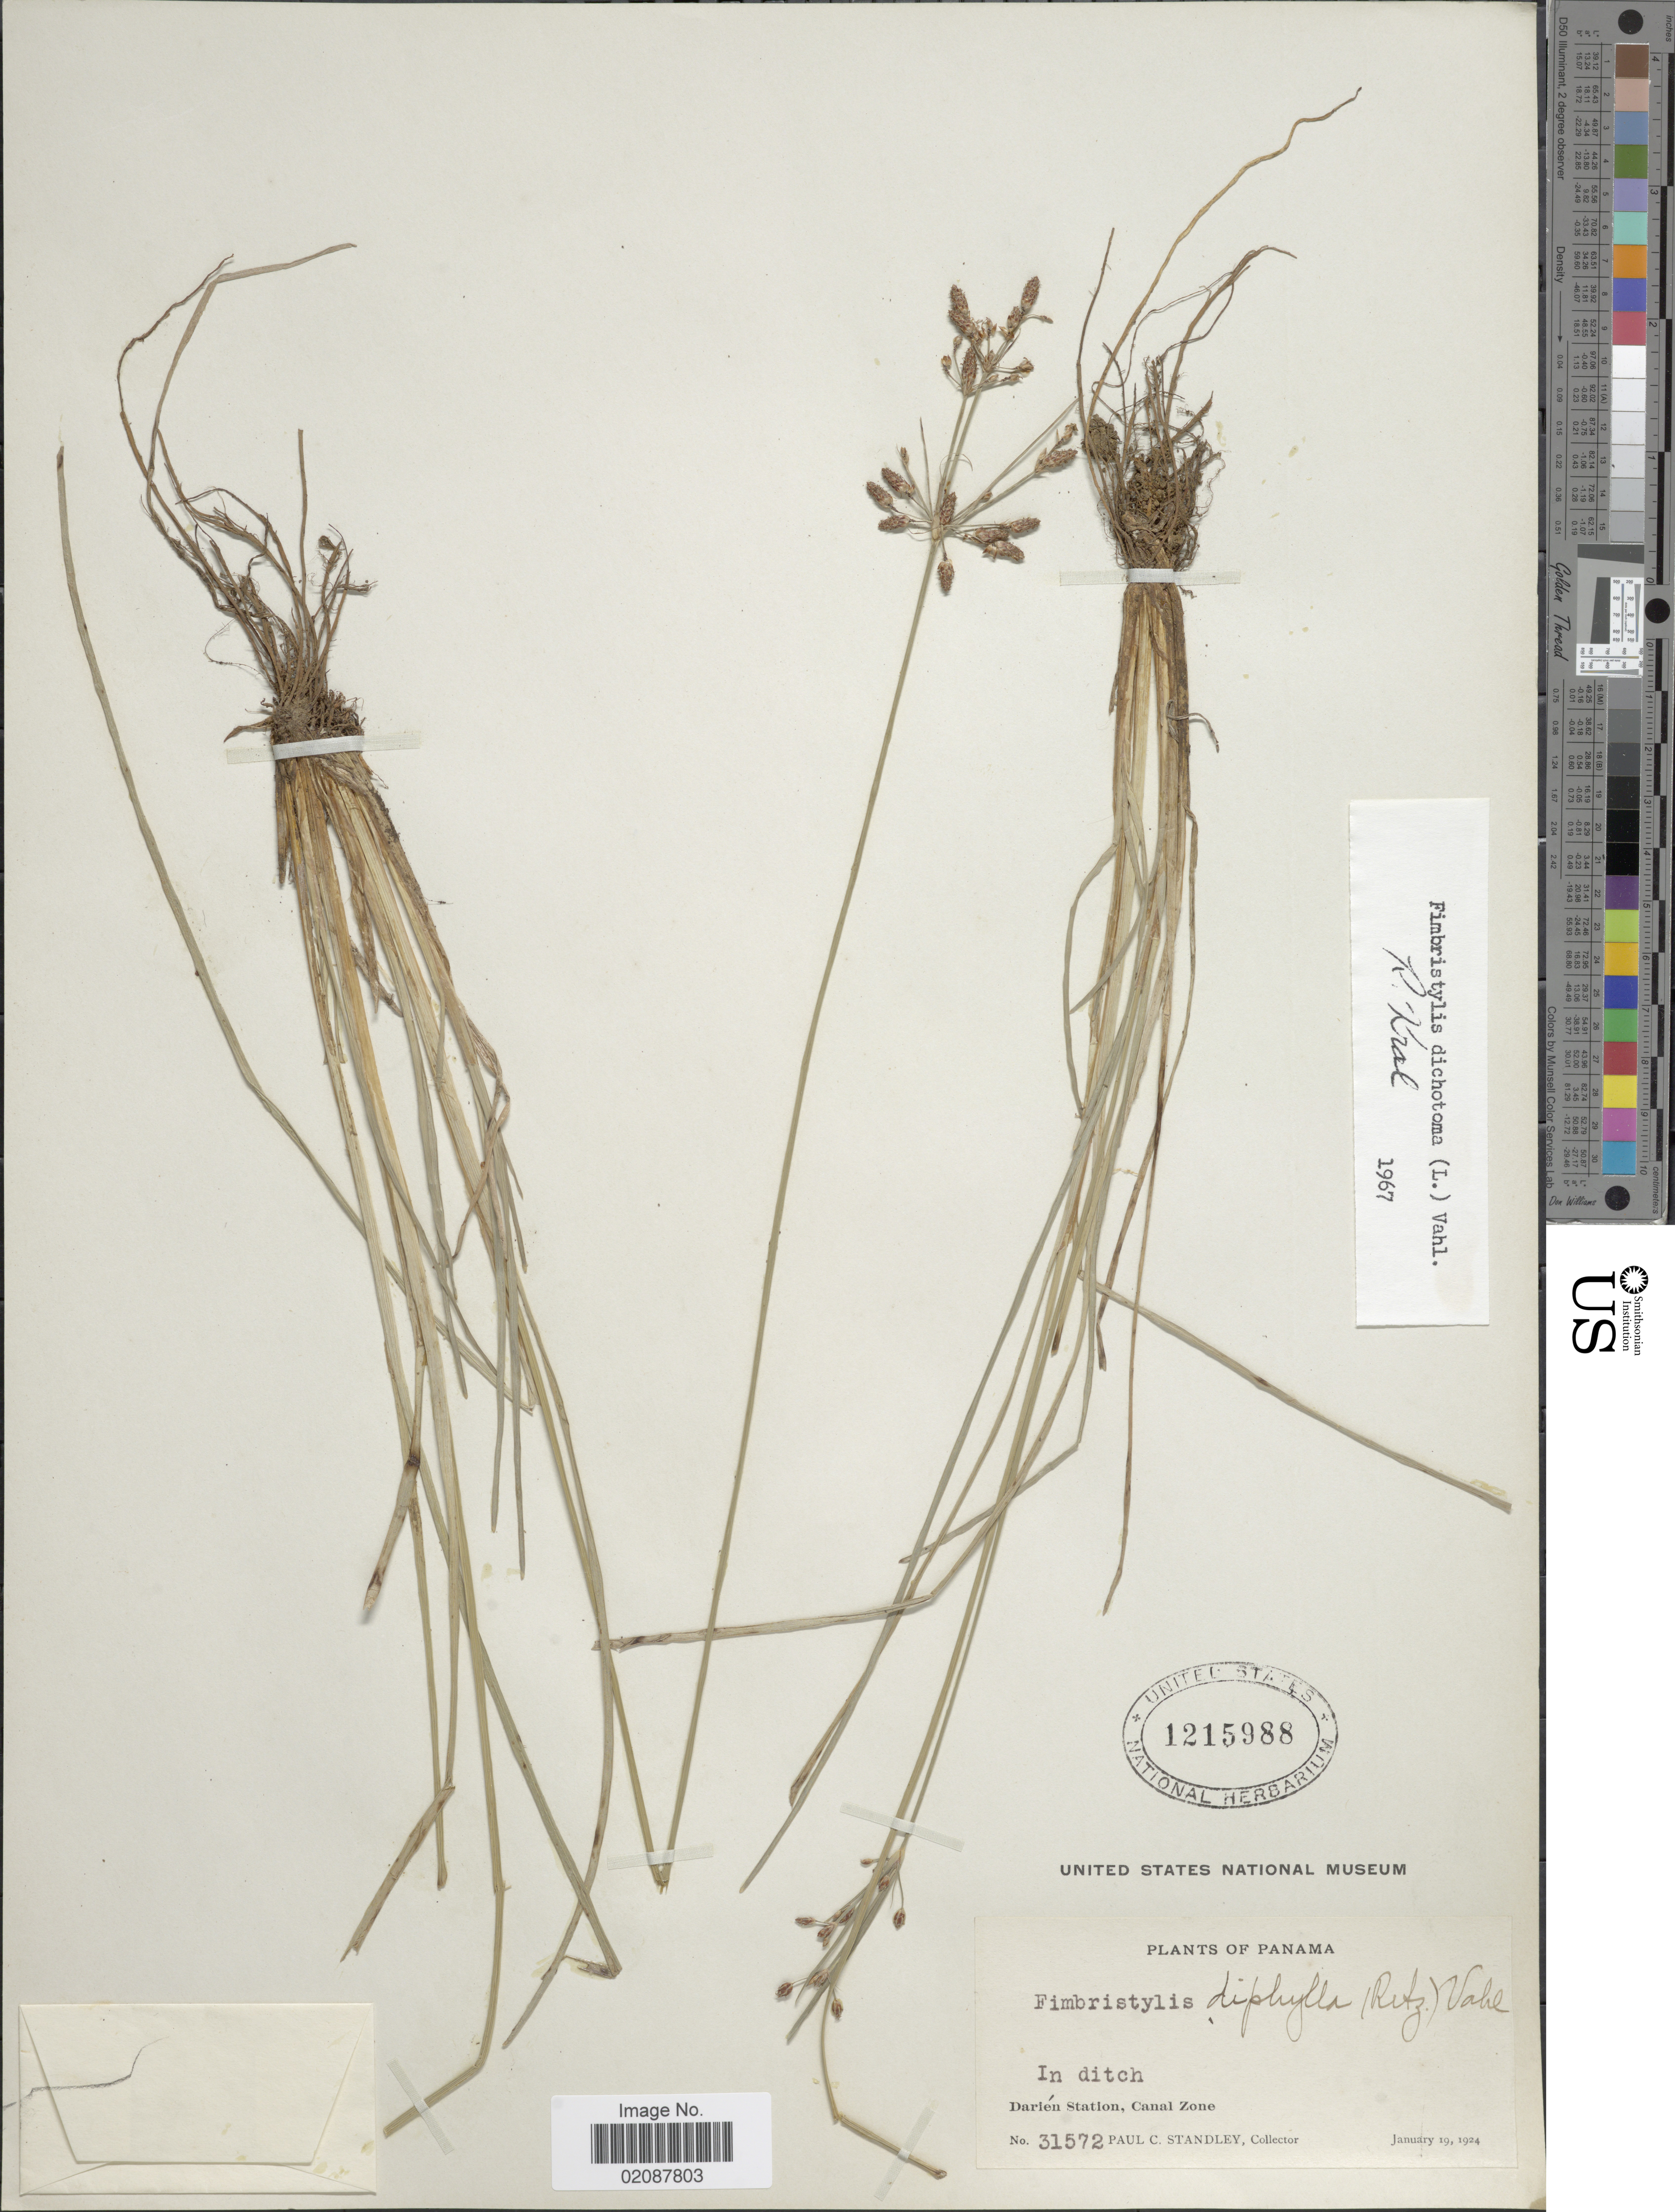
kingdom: Plantae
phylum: Tracheophyta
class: Liliopsida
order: Poales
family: Cyperaceae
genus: Fimbristylis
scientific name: Fimbristylis dichotoma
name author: (L.) Vahl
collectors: P. C. Standley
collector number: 31572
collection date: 1924-01-19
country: Panama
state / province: Colón / Panamá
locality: Darién Station, Canal Zone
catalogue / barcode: US 1215988